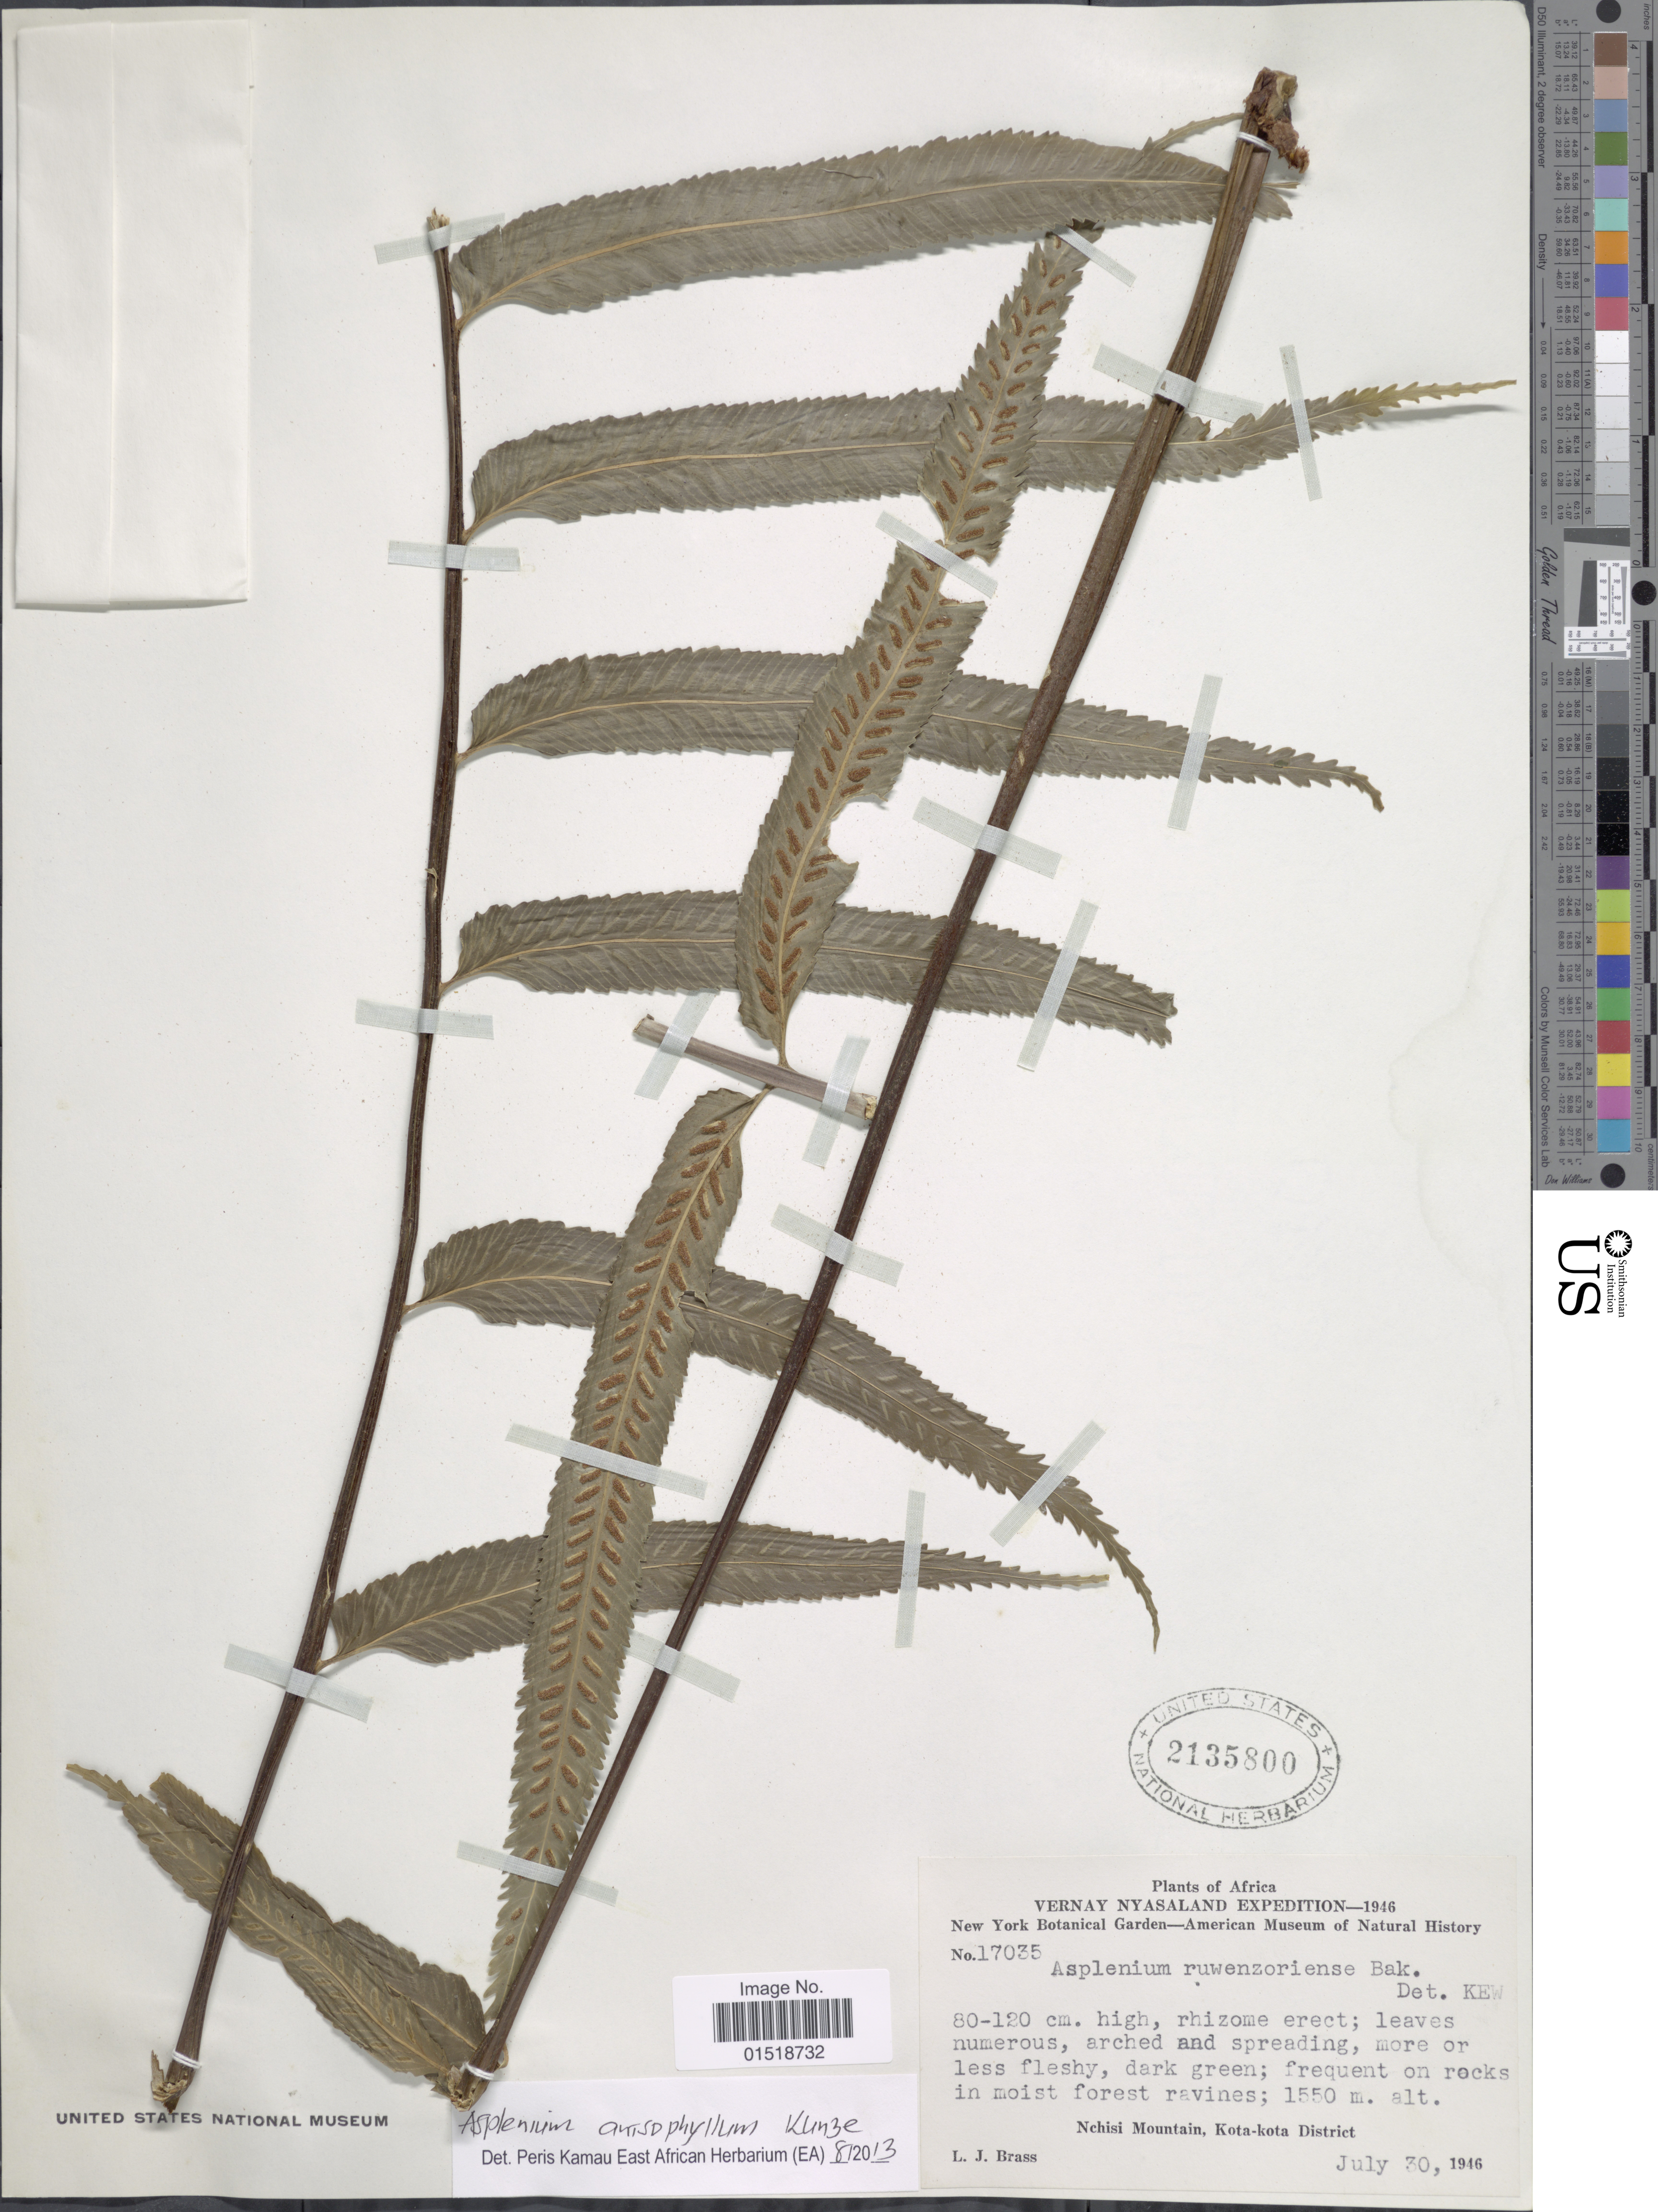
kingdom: Plantae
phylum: Tracheophyta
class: Polypodiopsida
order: Polypodiales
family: Aspleniaceae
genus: Asplenium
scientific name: Asplenium anisophyllum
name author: Kunze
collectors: L. J. Brass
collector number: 17035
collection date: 1946-07-30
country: Malawi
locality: Africa. Nchisi Mountain, Kota-kota District.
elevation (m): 1550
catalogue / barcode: US 2135800